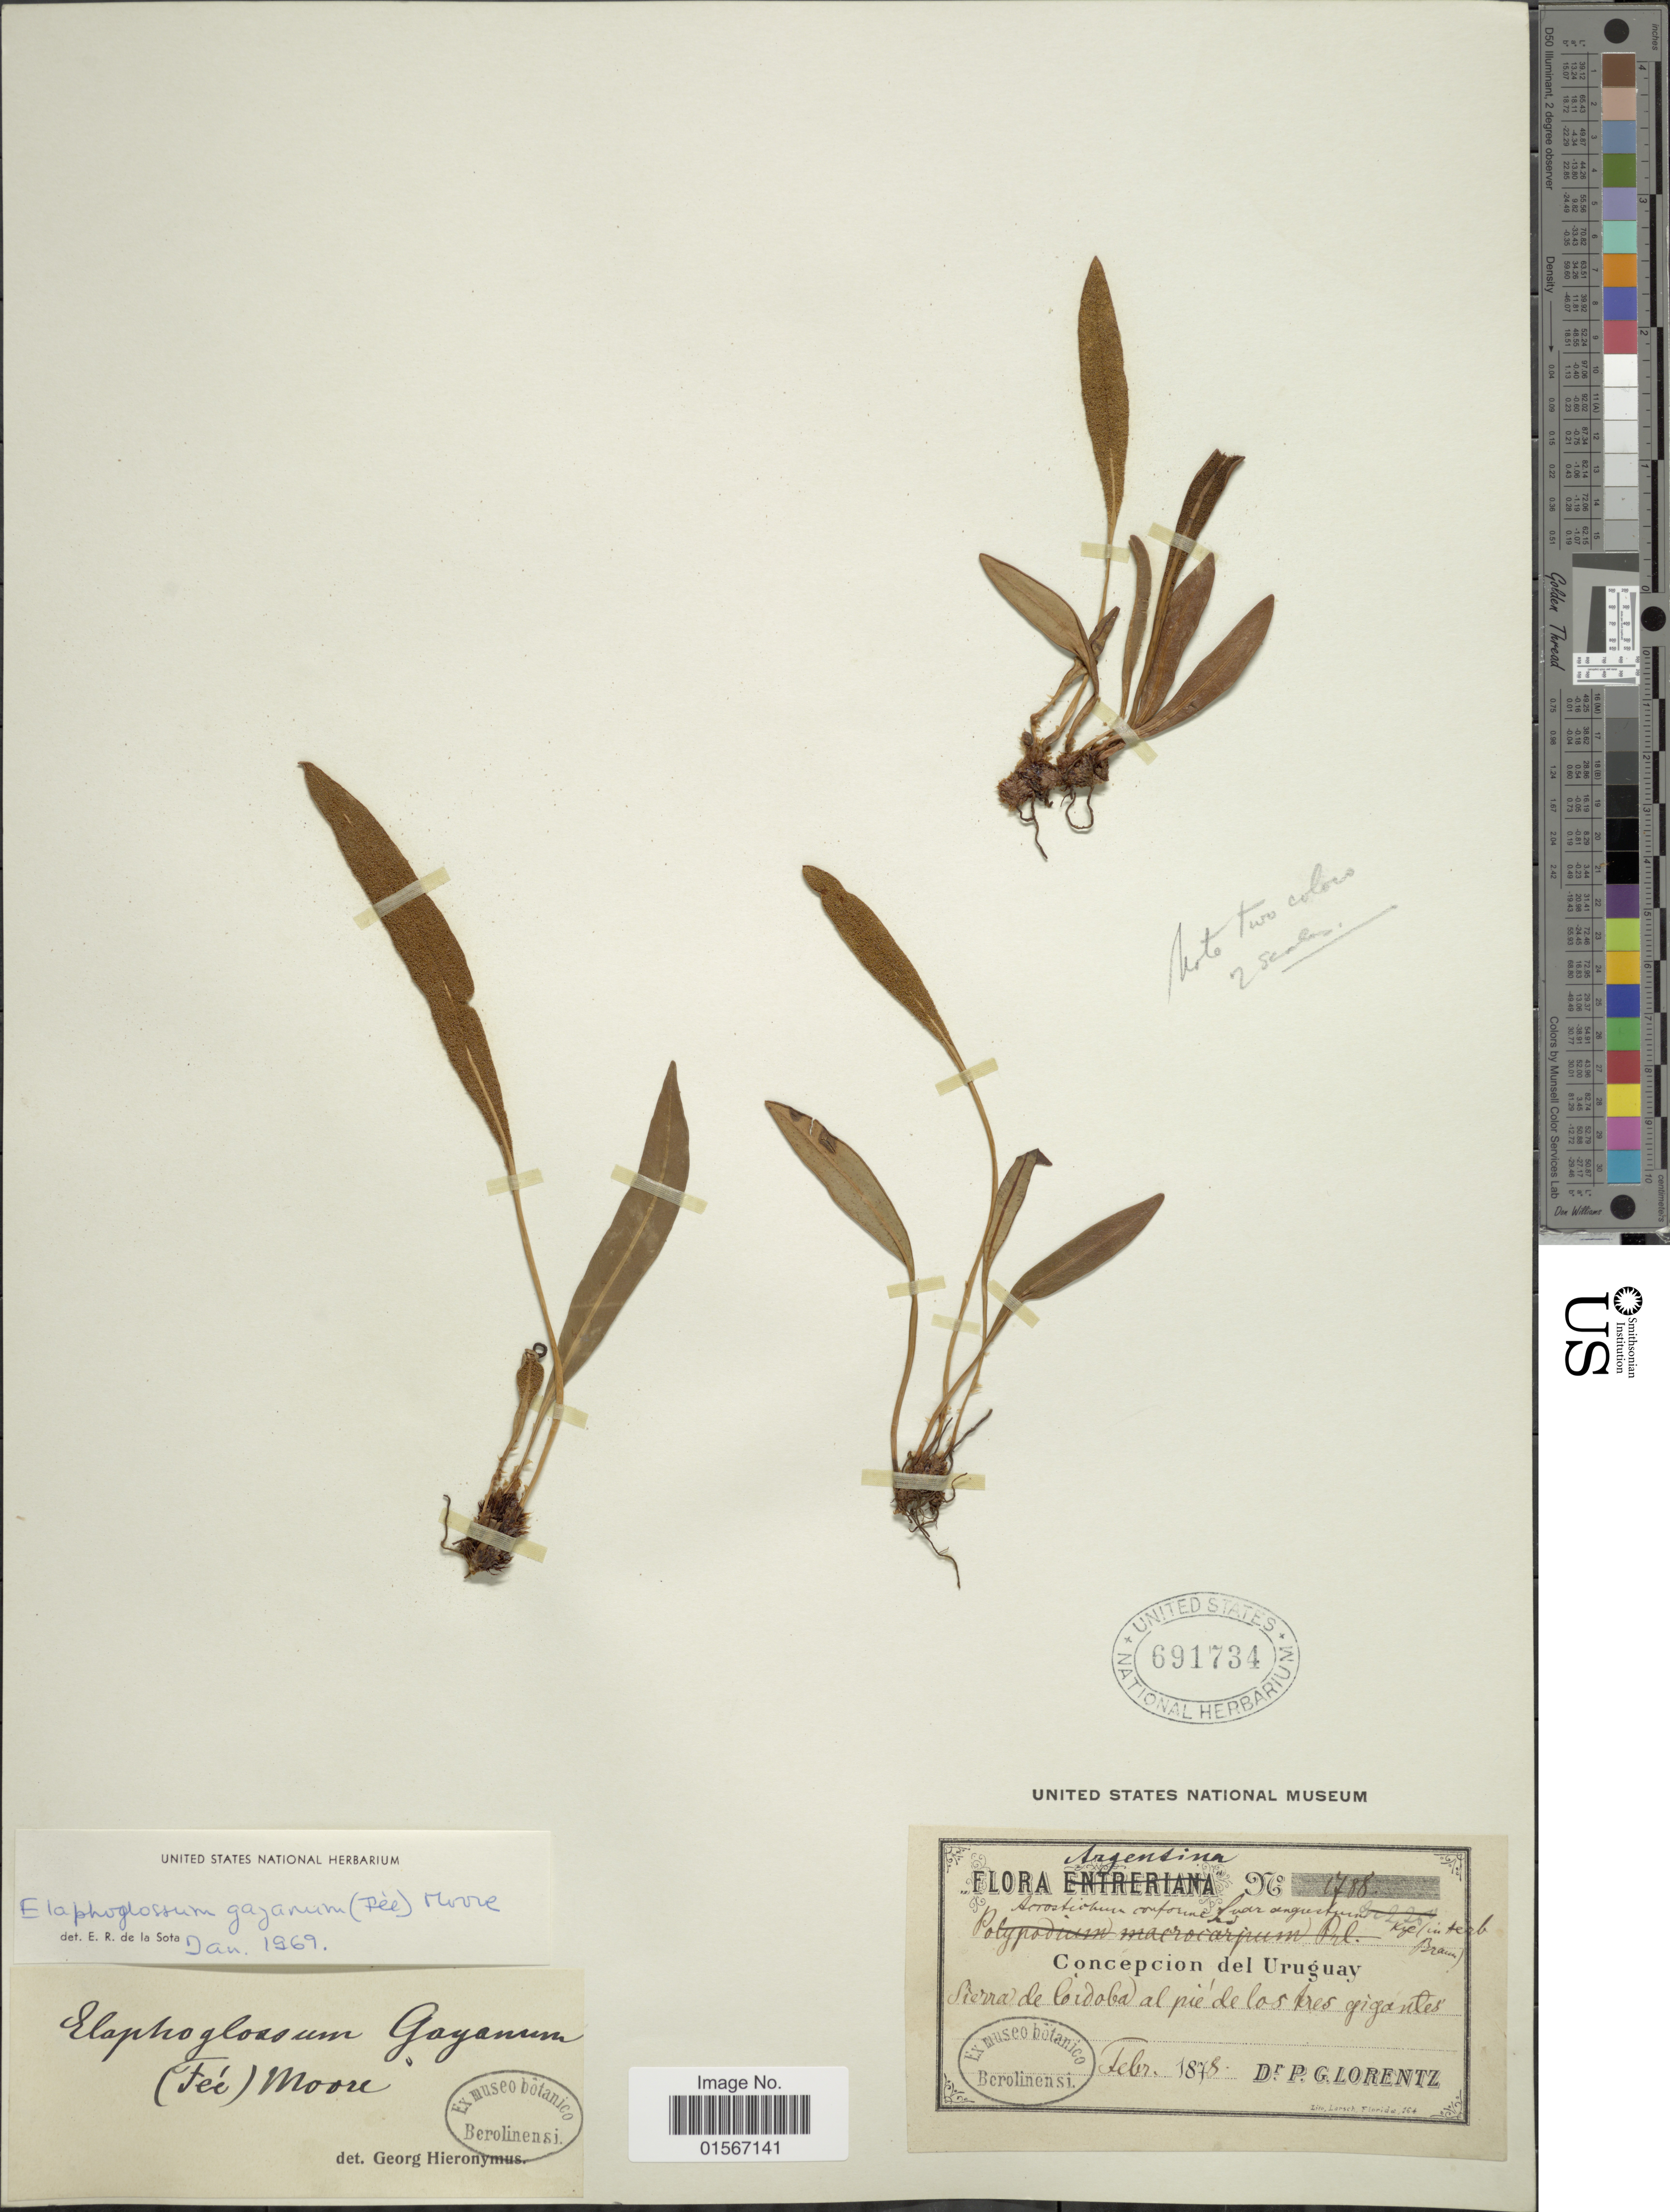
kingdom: Plantae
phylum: Tracheophyta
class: Polypodiopsida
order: Polypodiales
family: Dryopteridaceae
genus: Elaphoglossum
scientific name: Elaphoglossum minutum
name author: (Pohl ex Fée) T. Moore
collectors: P. G. Lorentz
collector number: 1788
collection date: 1878-02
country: Argentina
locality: Argentina, Concepcion del Uruguay, sierra de Cordoba al pie'de los tres gigantes.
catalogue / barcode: US 691734